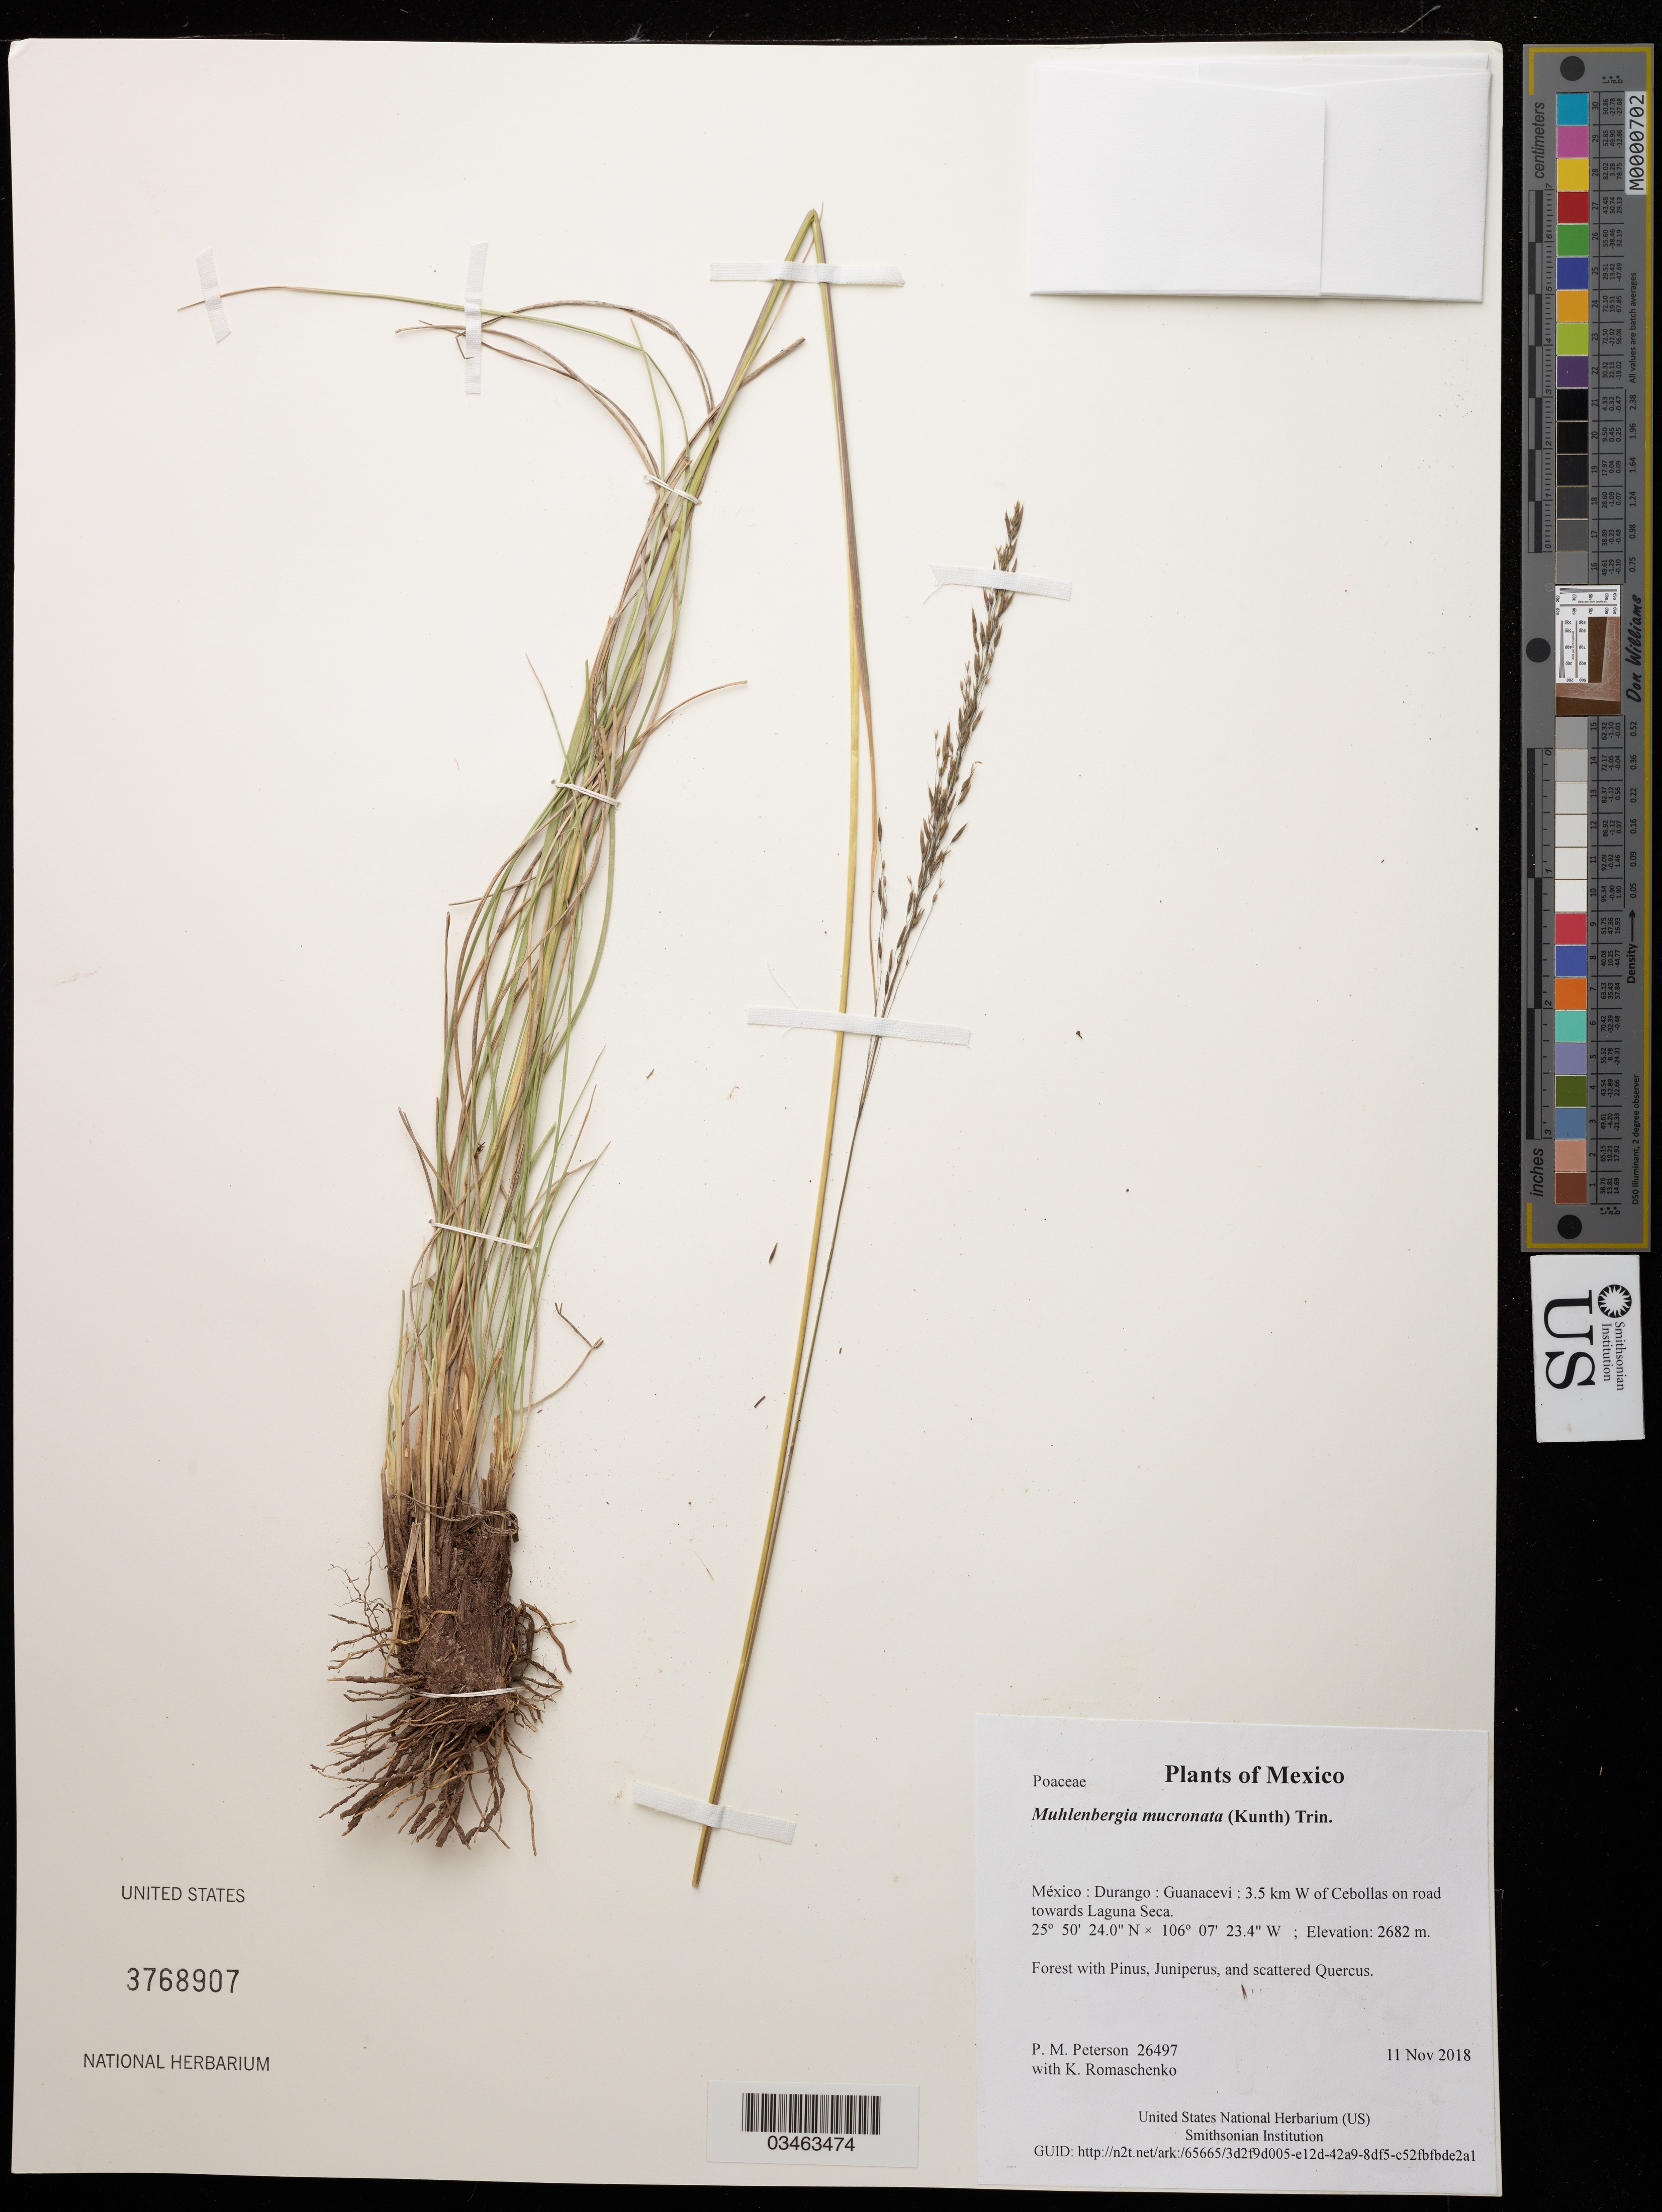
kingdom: Plantae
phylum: Tracheophyta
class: Liliopsida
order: Poales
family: Poaceae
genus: Muhlenbergia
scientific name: Muhlenbergia mucronata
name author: (Kunth) Trin.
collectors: P. M. Peterson & K. Romaschenko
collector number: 26497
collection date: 2018-11-11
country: México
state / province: Durango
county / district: Guanacevi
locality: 3.5 km W of Cebollas on road towards Laguna Seca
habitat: Forest with Pinus, Juniperus, and scattered Quercus.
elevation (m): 2682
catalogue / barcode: US 3768907